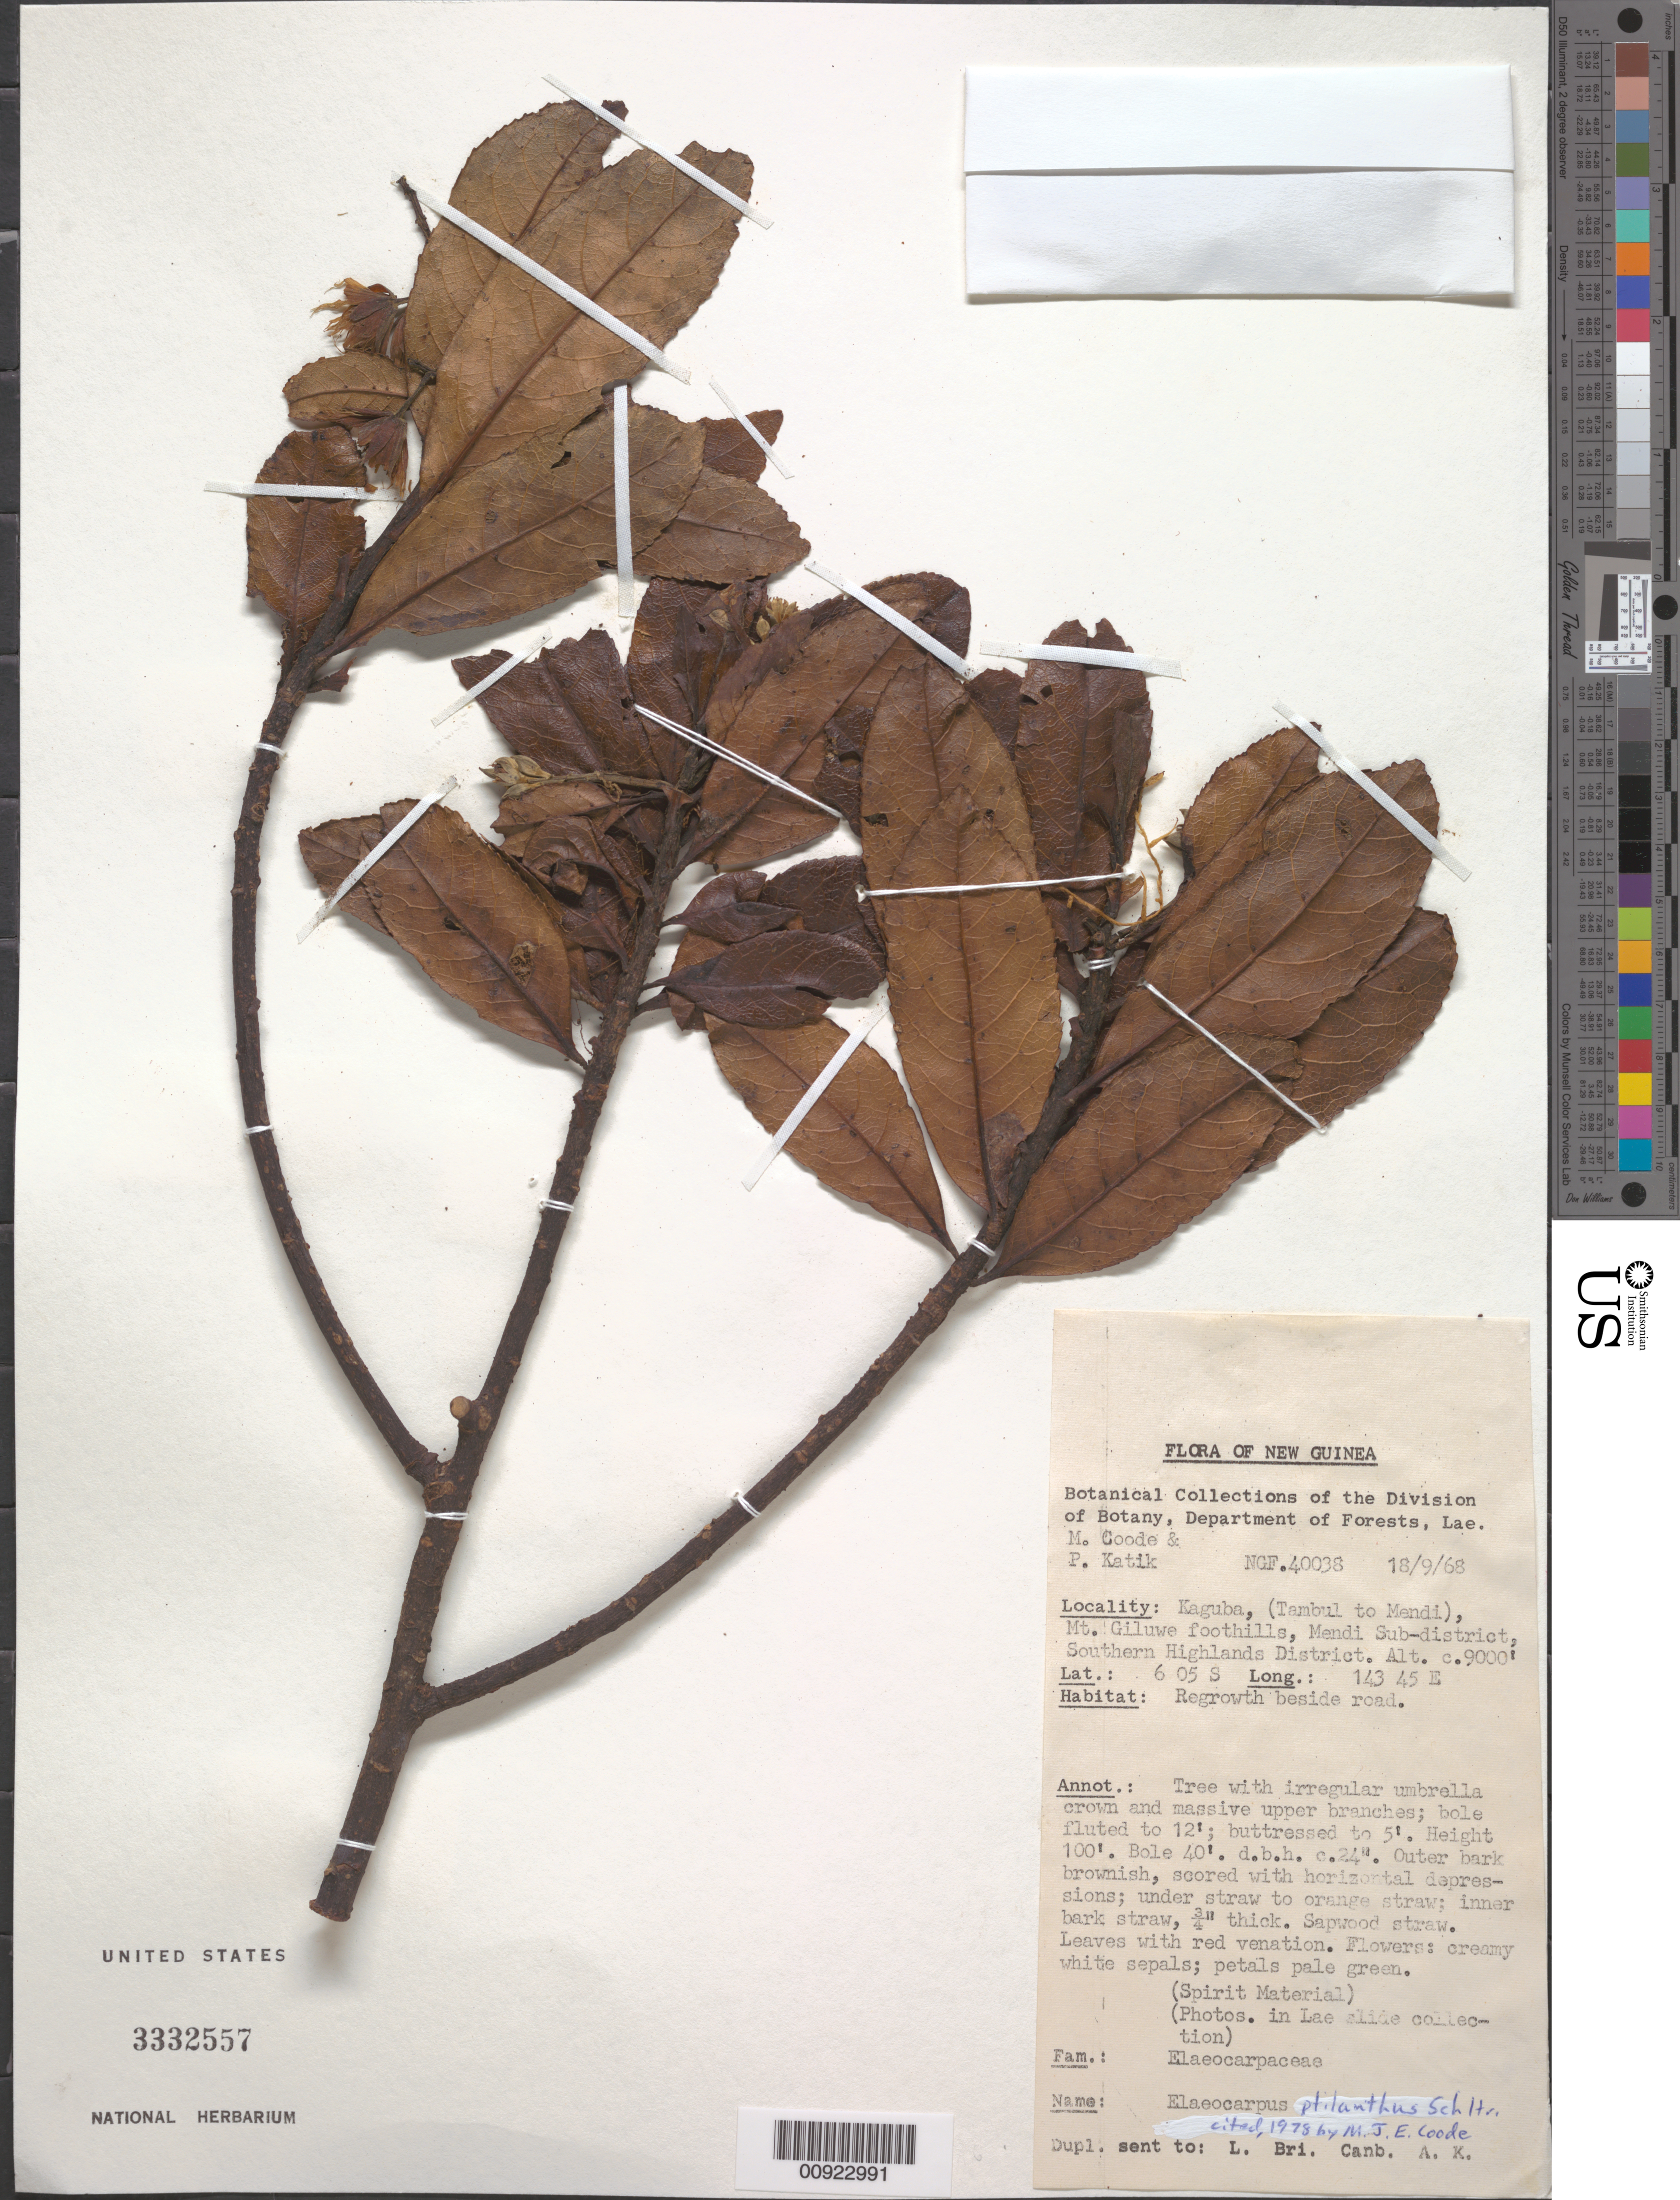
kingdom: Plantae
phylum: Tracheophyta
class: Magnoliopsida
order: Oxalidales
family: Elaeocarpaceae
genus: Elaeocarpus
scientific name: Elaeocarpus ptilanthus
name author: Schltr.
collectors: M. J. E. Coode & P. Katik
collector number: NGF 40038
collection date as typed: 18 Sep 1968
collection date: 1968-09-18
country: Papua New Guinea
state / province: Southern Highlands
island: New Guinea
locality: Kaguba, (Tambul to Mendi), Mt. Giluwe foothills, Mendi Sub-district, Southern Highlands District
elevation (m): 2743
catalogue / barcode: US 3332557